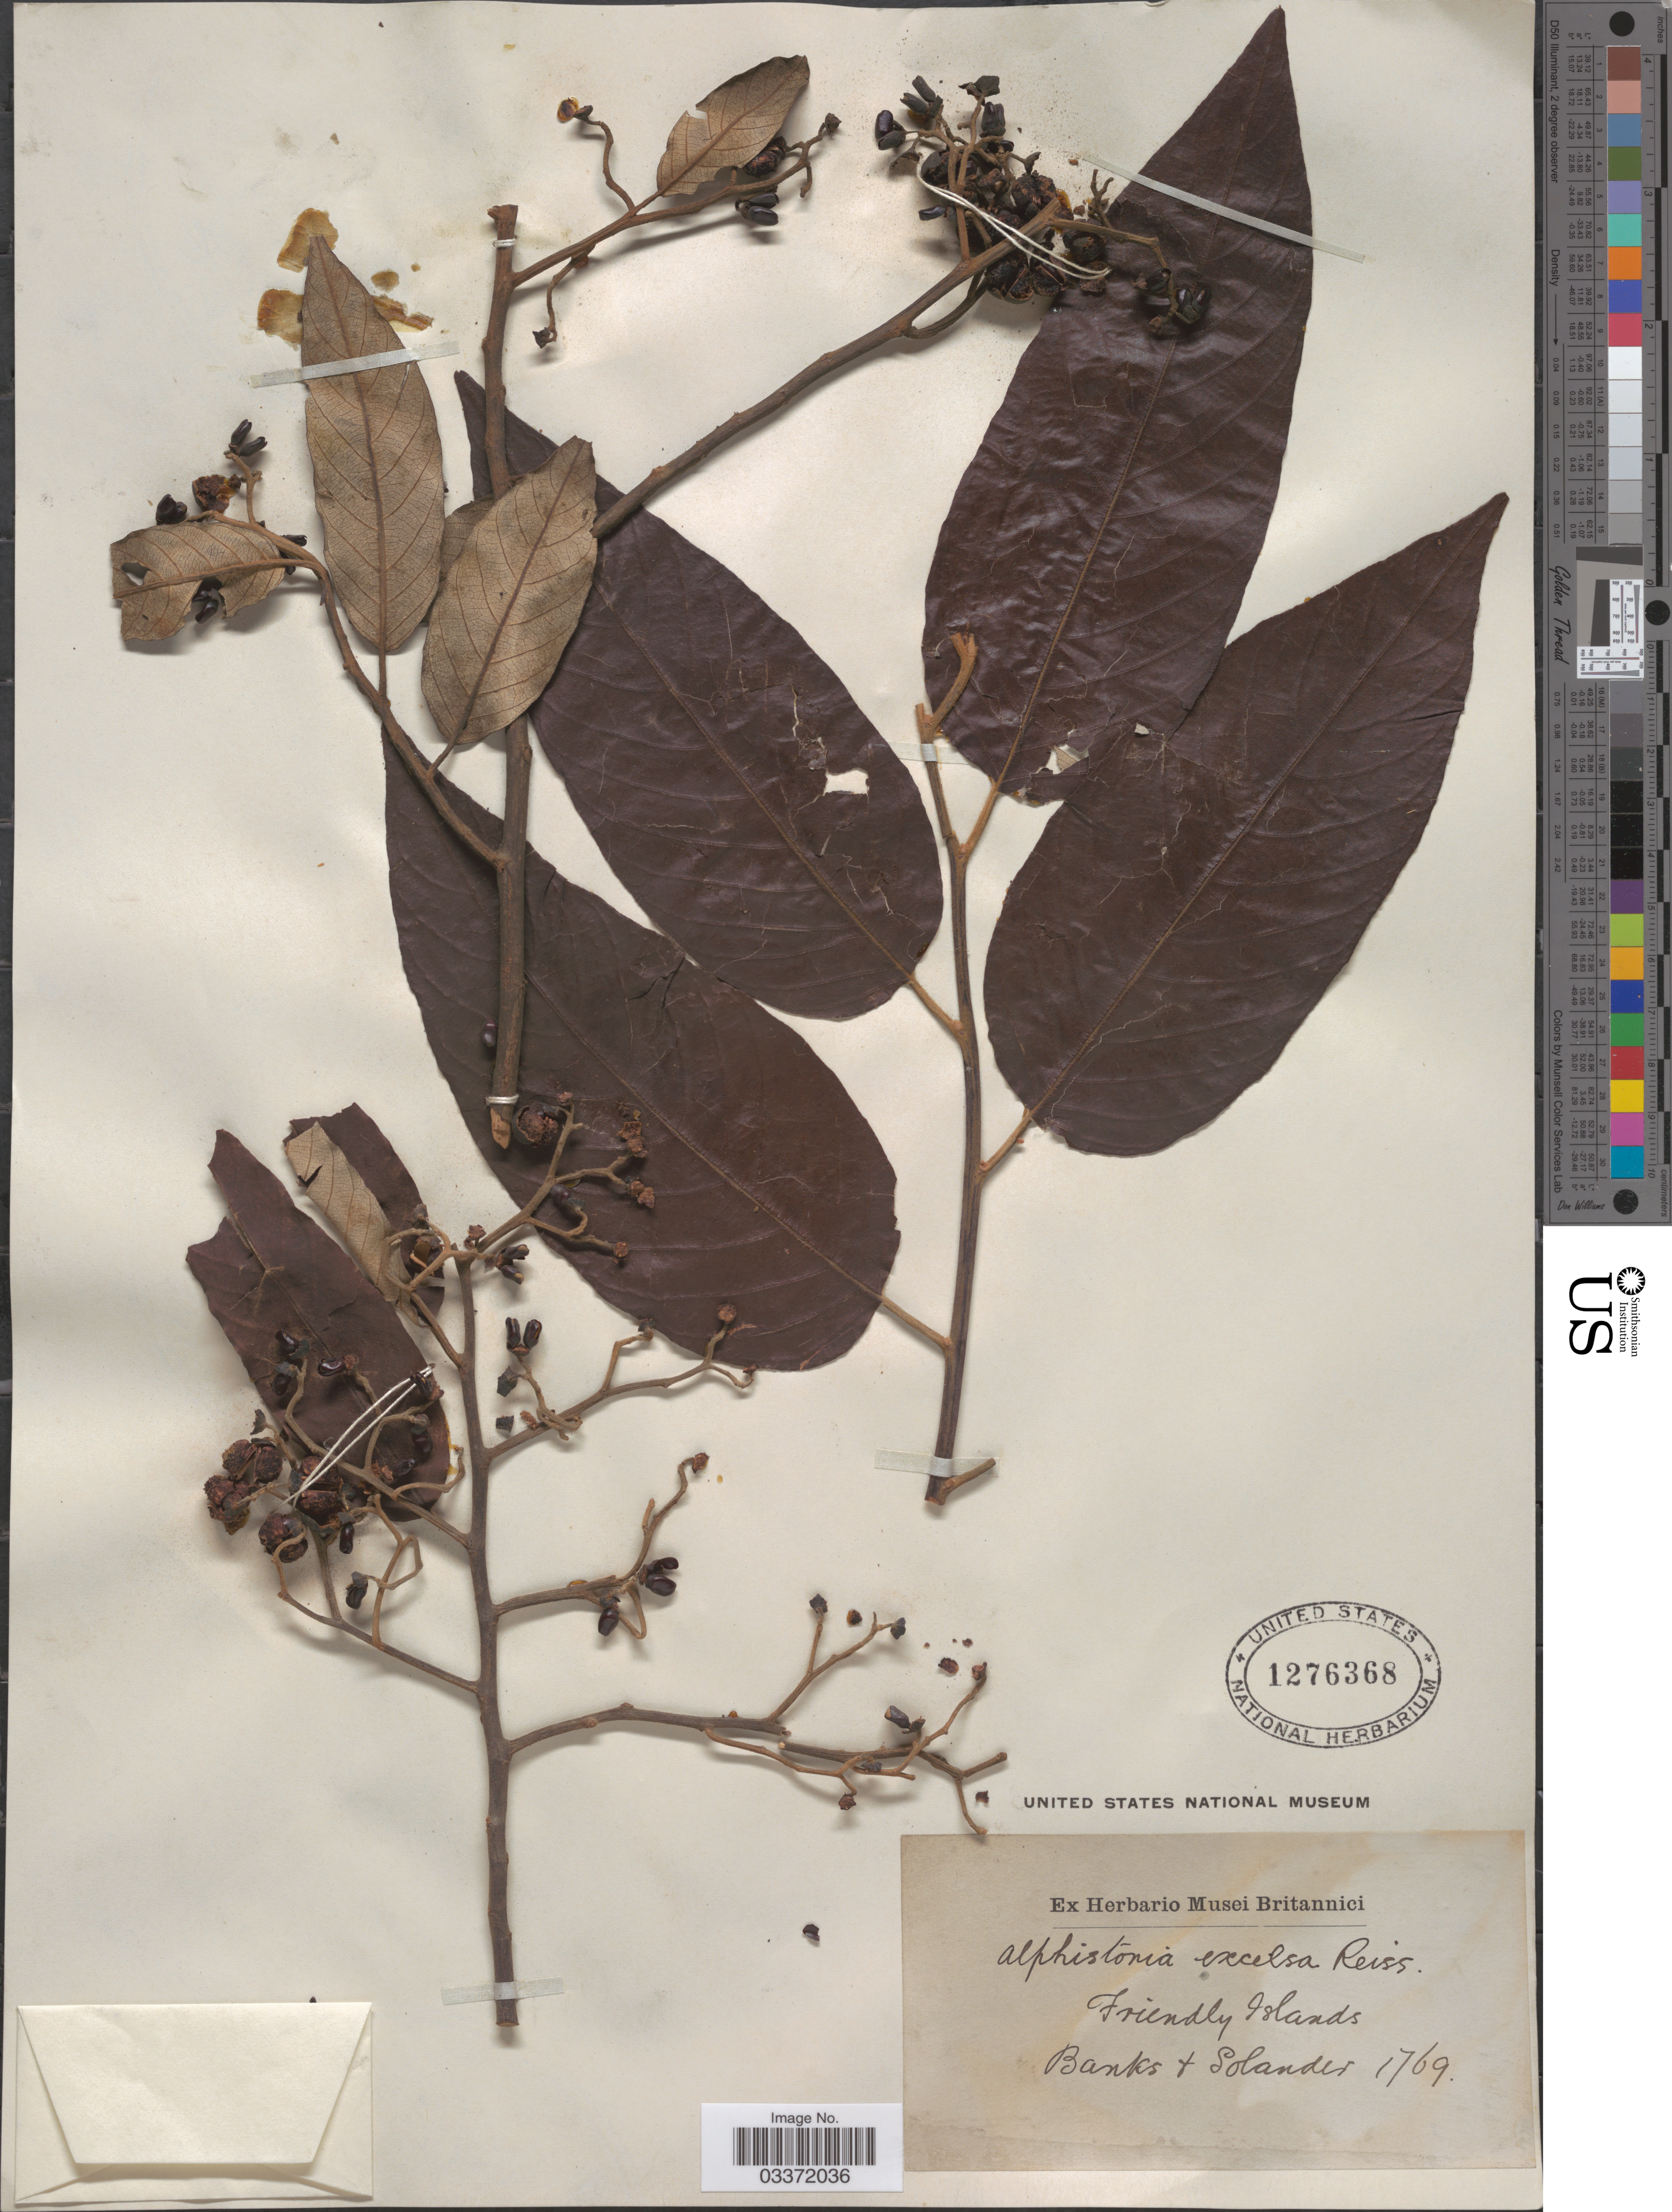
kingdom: Plantae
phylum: Tracheophyta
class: Magnoliopsida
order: Rosales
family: Rhamnaceae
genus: Alphitonia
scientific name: Alphitonia excelsa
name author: Reissek ex Endl.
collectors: -- Banks & -- Solander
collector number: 1769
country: Tonga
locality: Friendly Islands.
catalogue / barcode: US 1276368